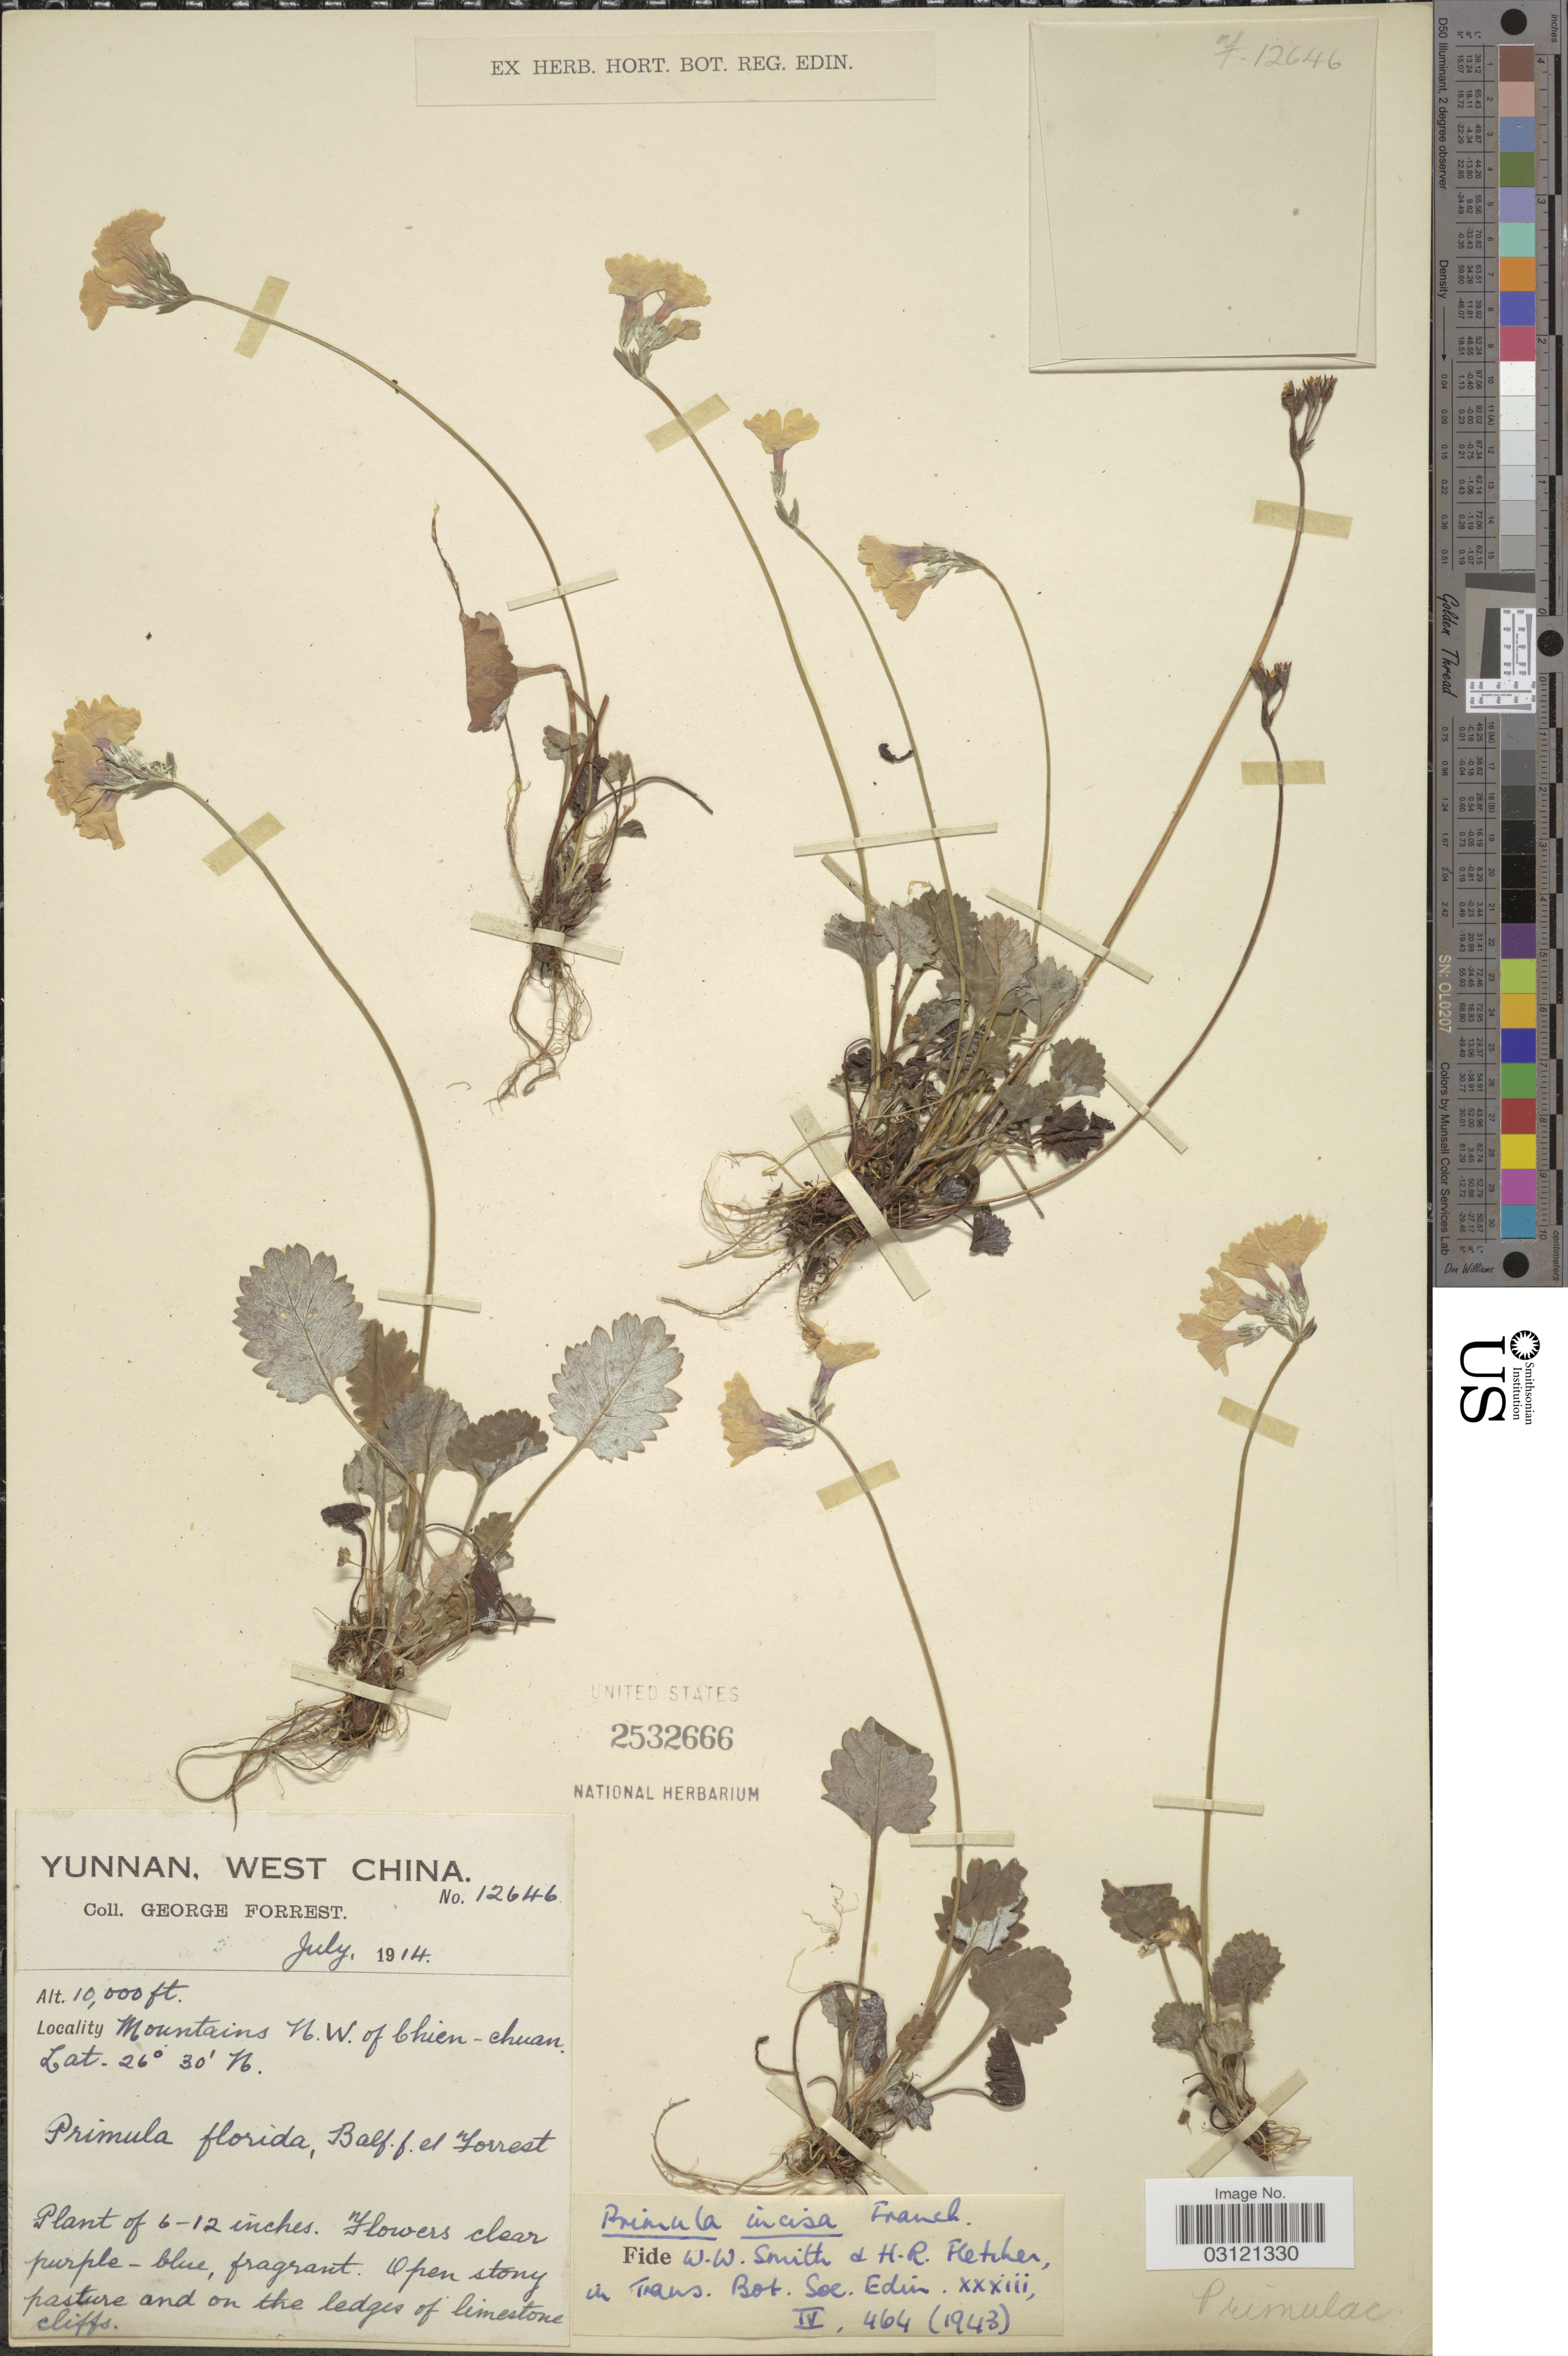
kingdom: Plantae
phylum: Tracheophyta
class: Magnoliopsida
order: Ericales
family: Primulaceae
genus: Primula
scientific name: Primula incisa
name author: Franch.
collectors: G. Forrest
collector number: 12646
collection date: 1914-07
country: China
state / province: Yunnan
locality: West China, Mountains N.W. of Chien-chuan.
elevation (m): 3048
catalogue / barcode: US 2532666